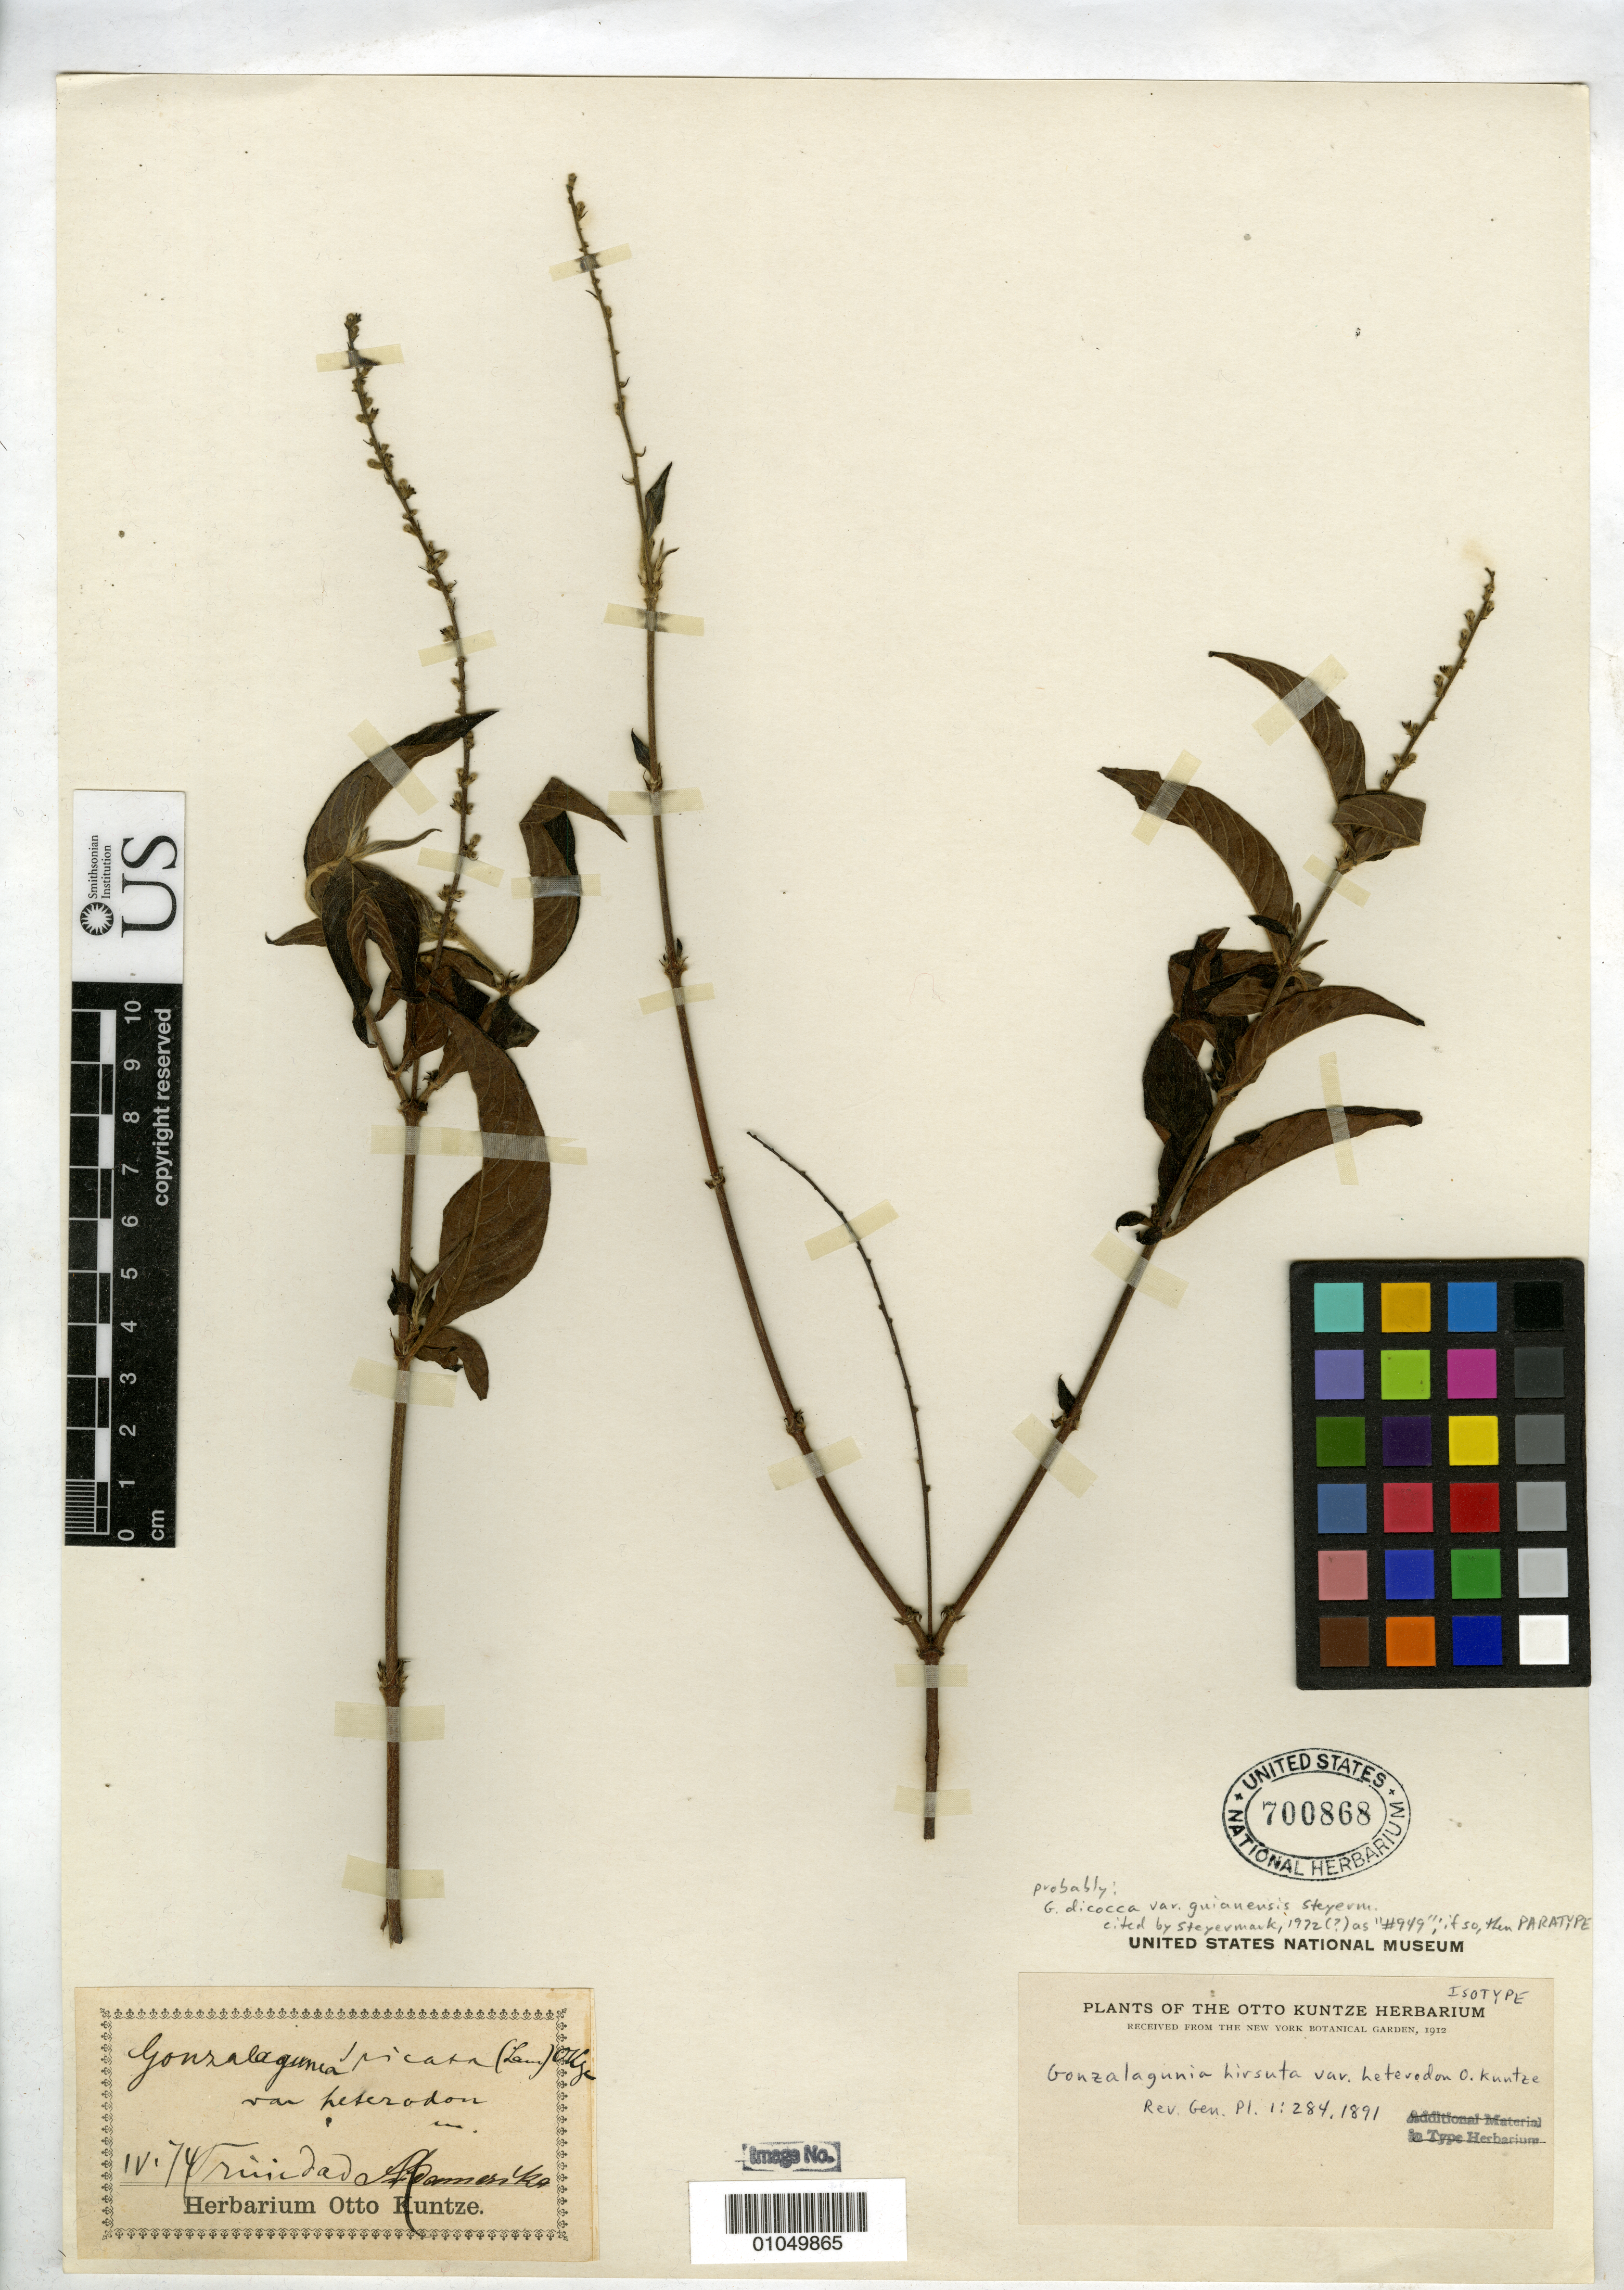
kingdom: Plantae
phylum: Tracheophyta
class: Magnoliopsida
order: Gentianales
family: Rubiaceae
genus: Gonzalagunia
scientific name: Gonzalagunia hirsuta var. heterodon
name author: Kuntze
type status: Type Collection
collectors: C.E.O. Kuntze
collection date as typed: Apr 1874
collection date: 1874-04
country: Trinidad and Tobago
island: Trinidad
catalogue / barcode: US 700868